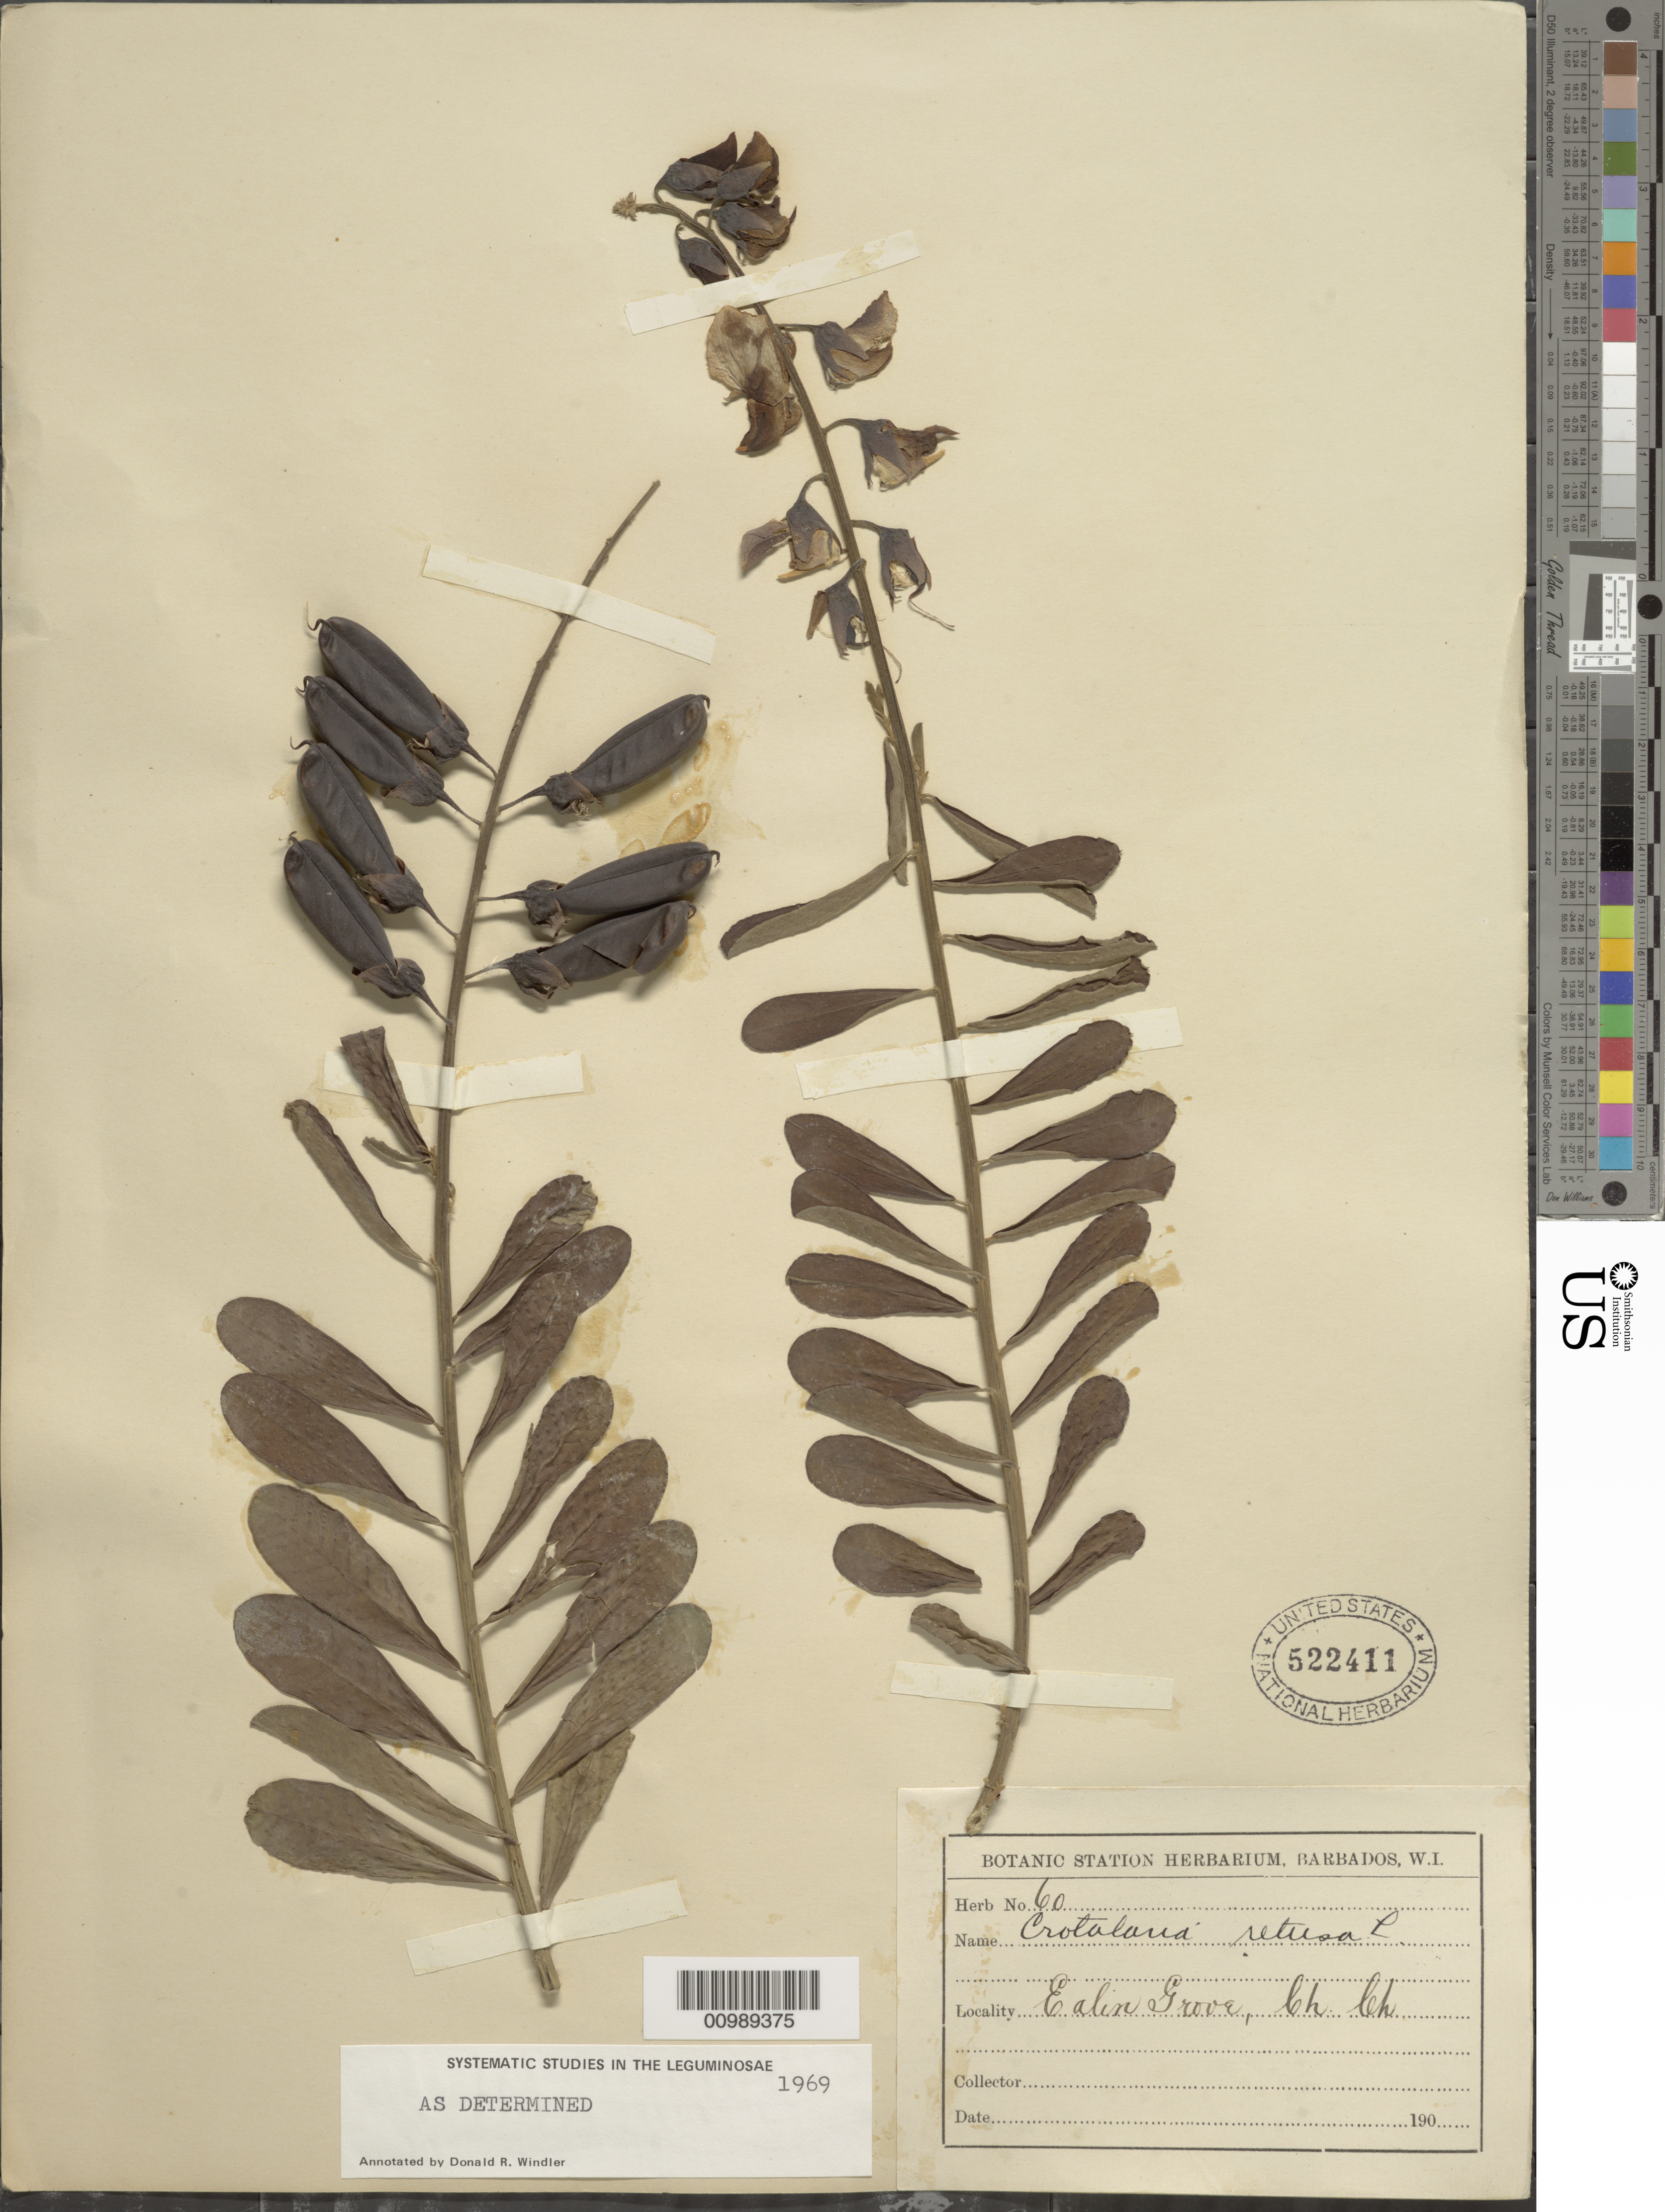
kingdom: Plantae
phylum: Tracheophyta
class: Magnoliopsida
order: Fabales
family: Fabaceae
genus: Crotalaria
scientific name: Crotalaria retusa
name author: L.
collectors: ex herb. Bot. Sta. Barbados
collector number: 60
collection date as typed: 1900 or -- --- 1909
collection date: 1900 or 1909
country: Barbados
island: Barbados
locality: Ealin Grove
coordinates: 0 N, 0 E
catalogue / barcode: US 522411